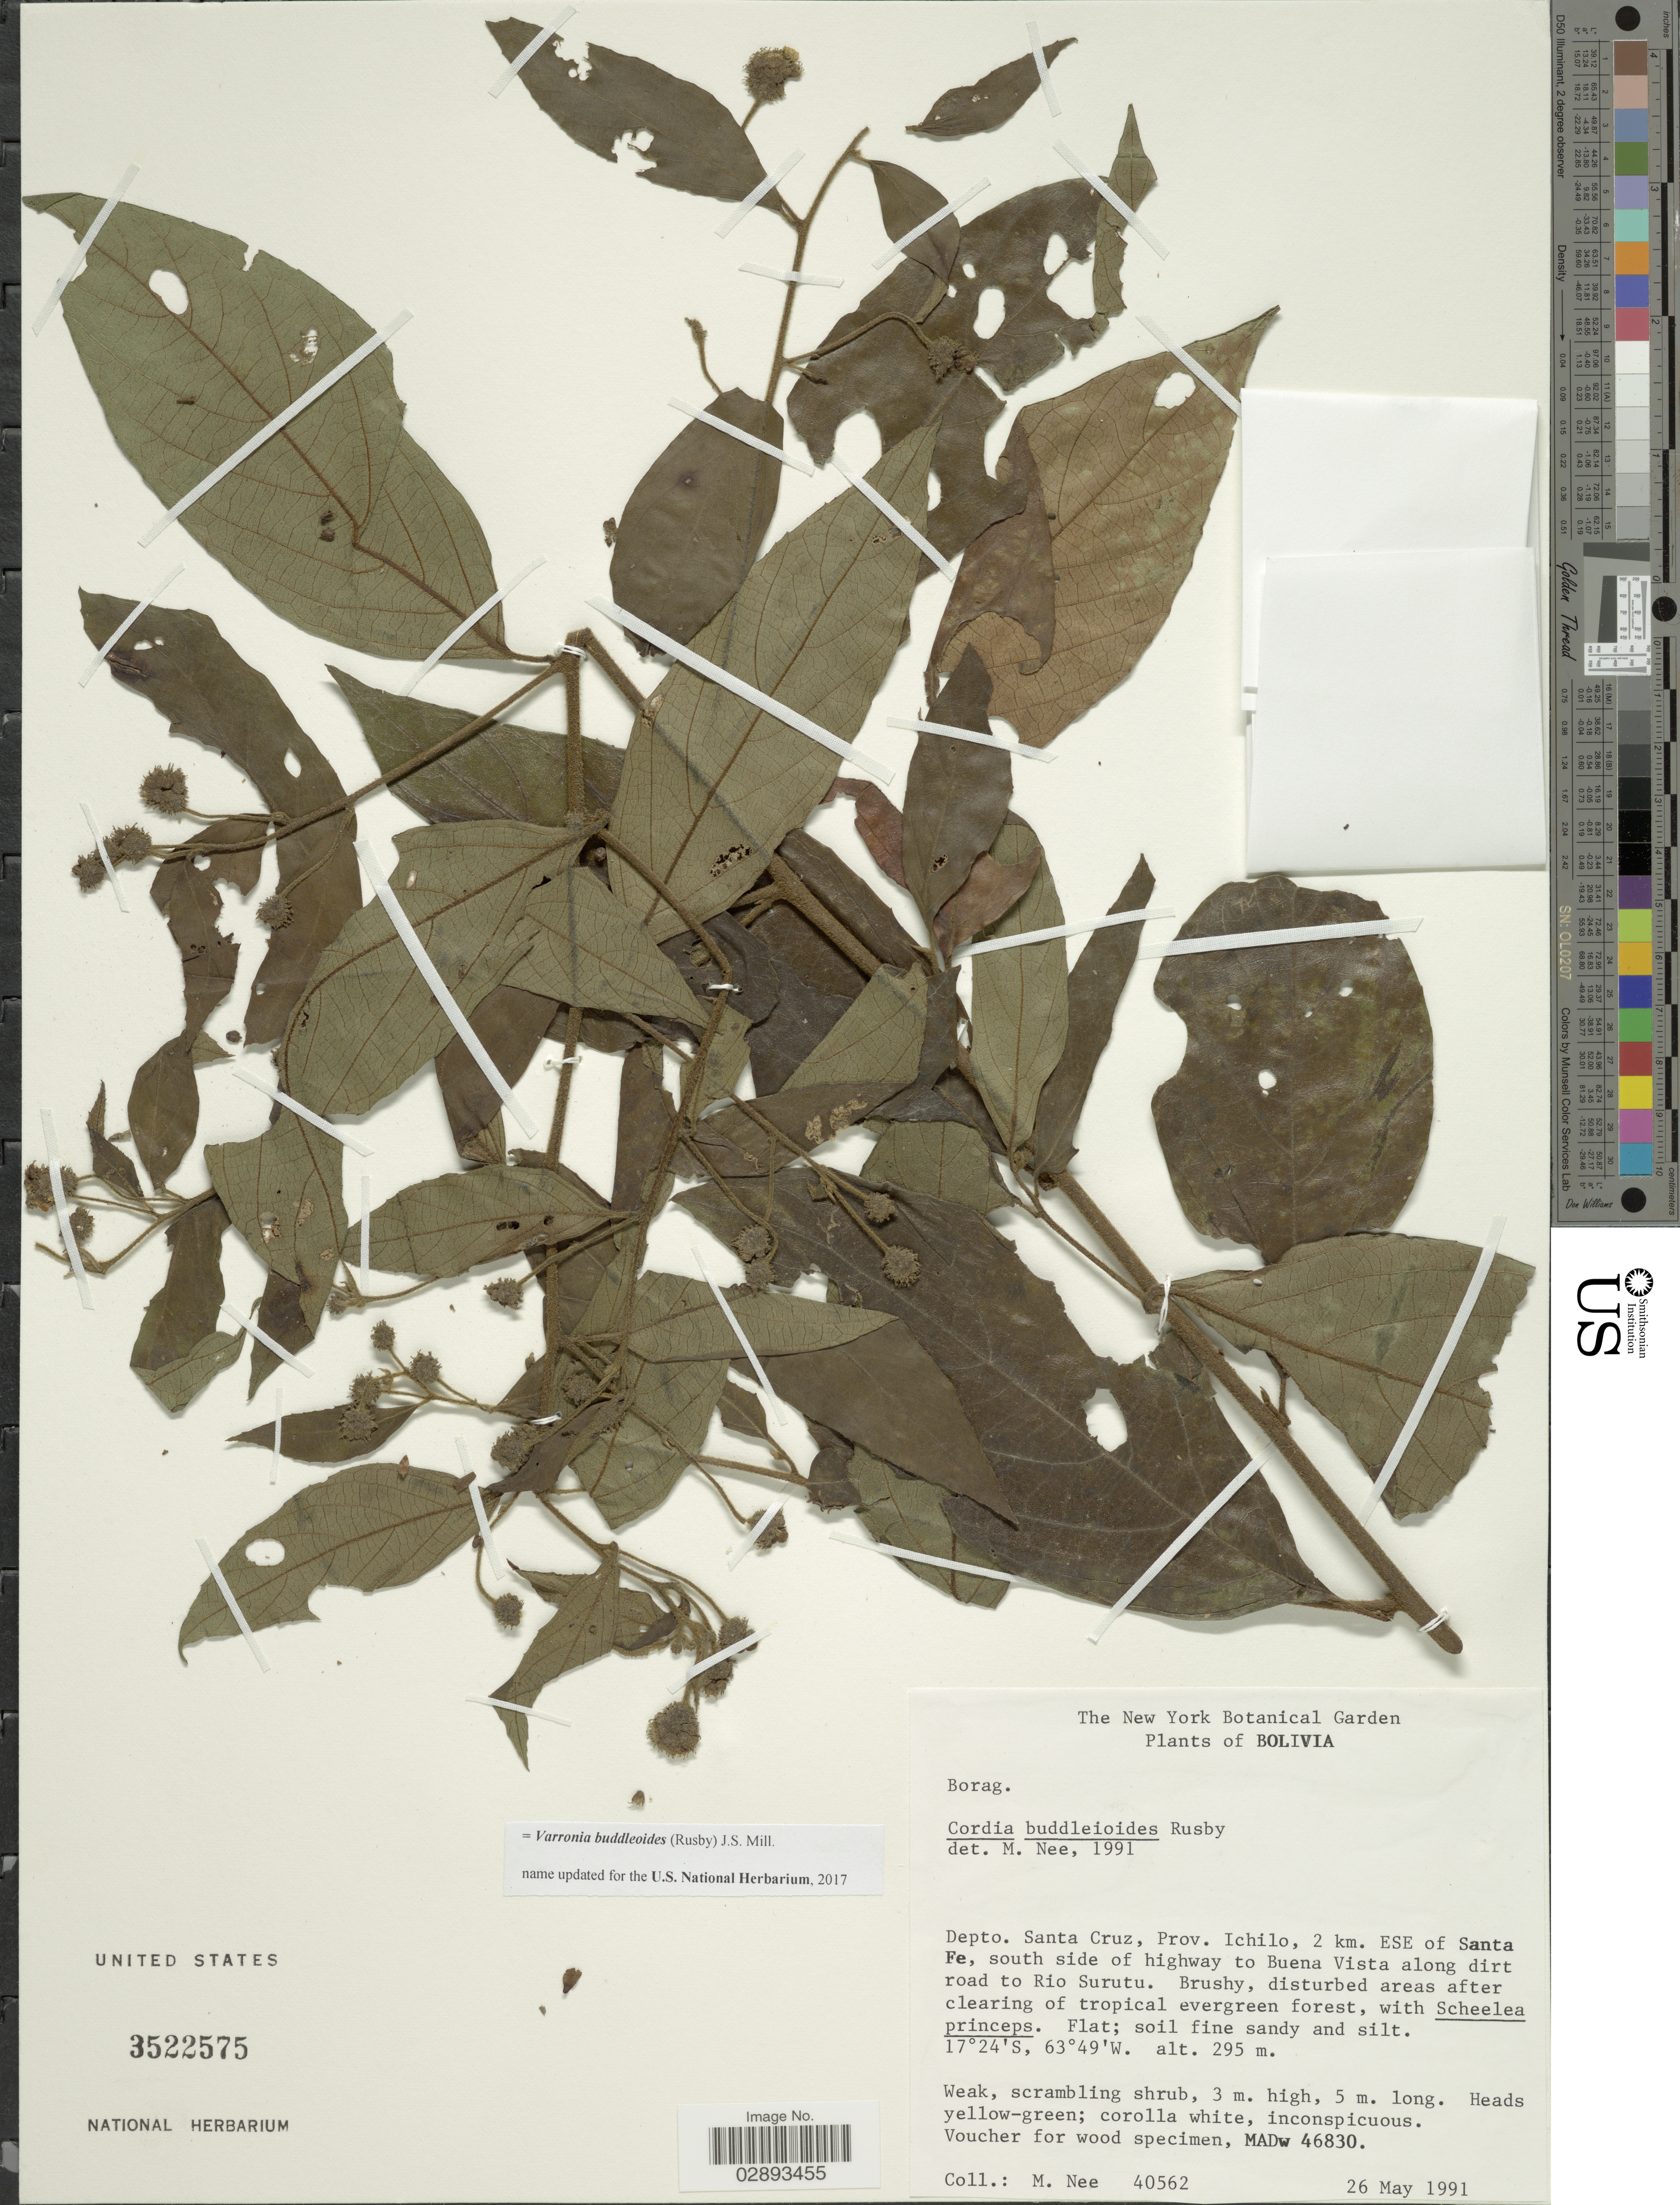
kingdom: Plantae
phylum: Tracheophyta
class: Magnoliopsida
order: Boraginales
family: Cordiaceae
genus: Varronia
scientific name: Varronia buddleoides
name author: (Rusby) J.S. Mill.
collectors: M. Nee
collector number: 40562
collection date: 1991-05-26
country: Bolivia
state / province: Santa Cruz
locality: Depto. Santa Cruz, Prov. Ichilo, 2 km. ESE of Santa Fe, south side of highway to Buena Vista along dirt road to Rio Surutu.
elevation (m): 295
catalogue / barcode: US 3522575